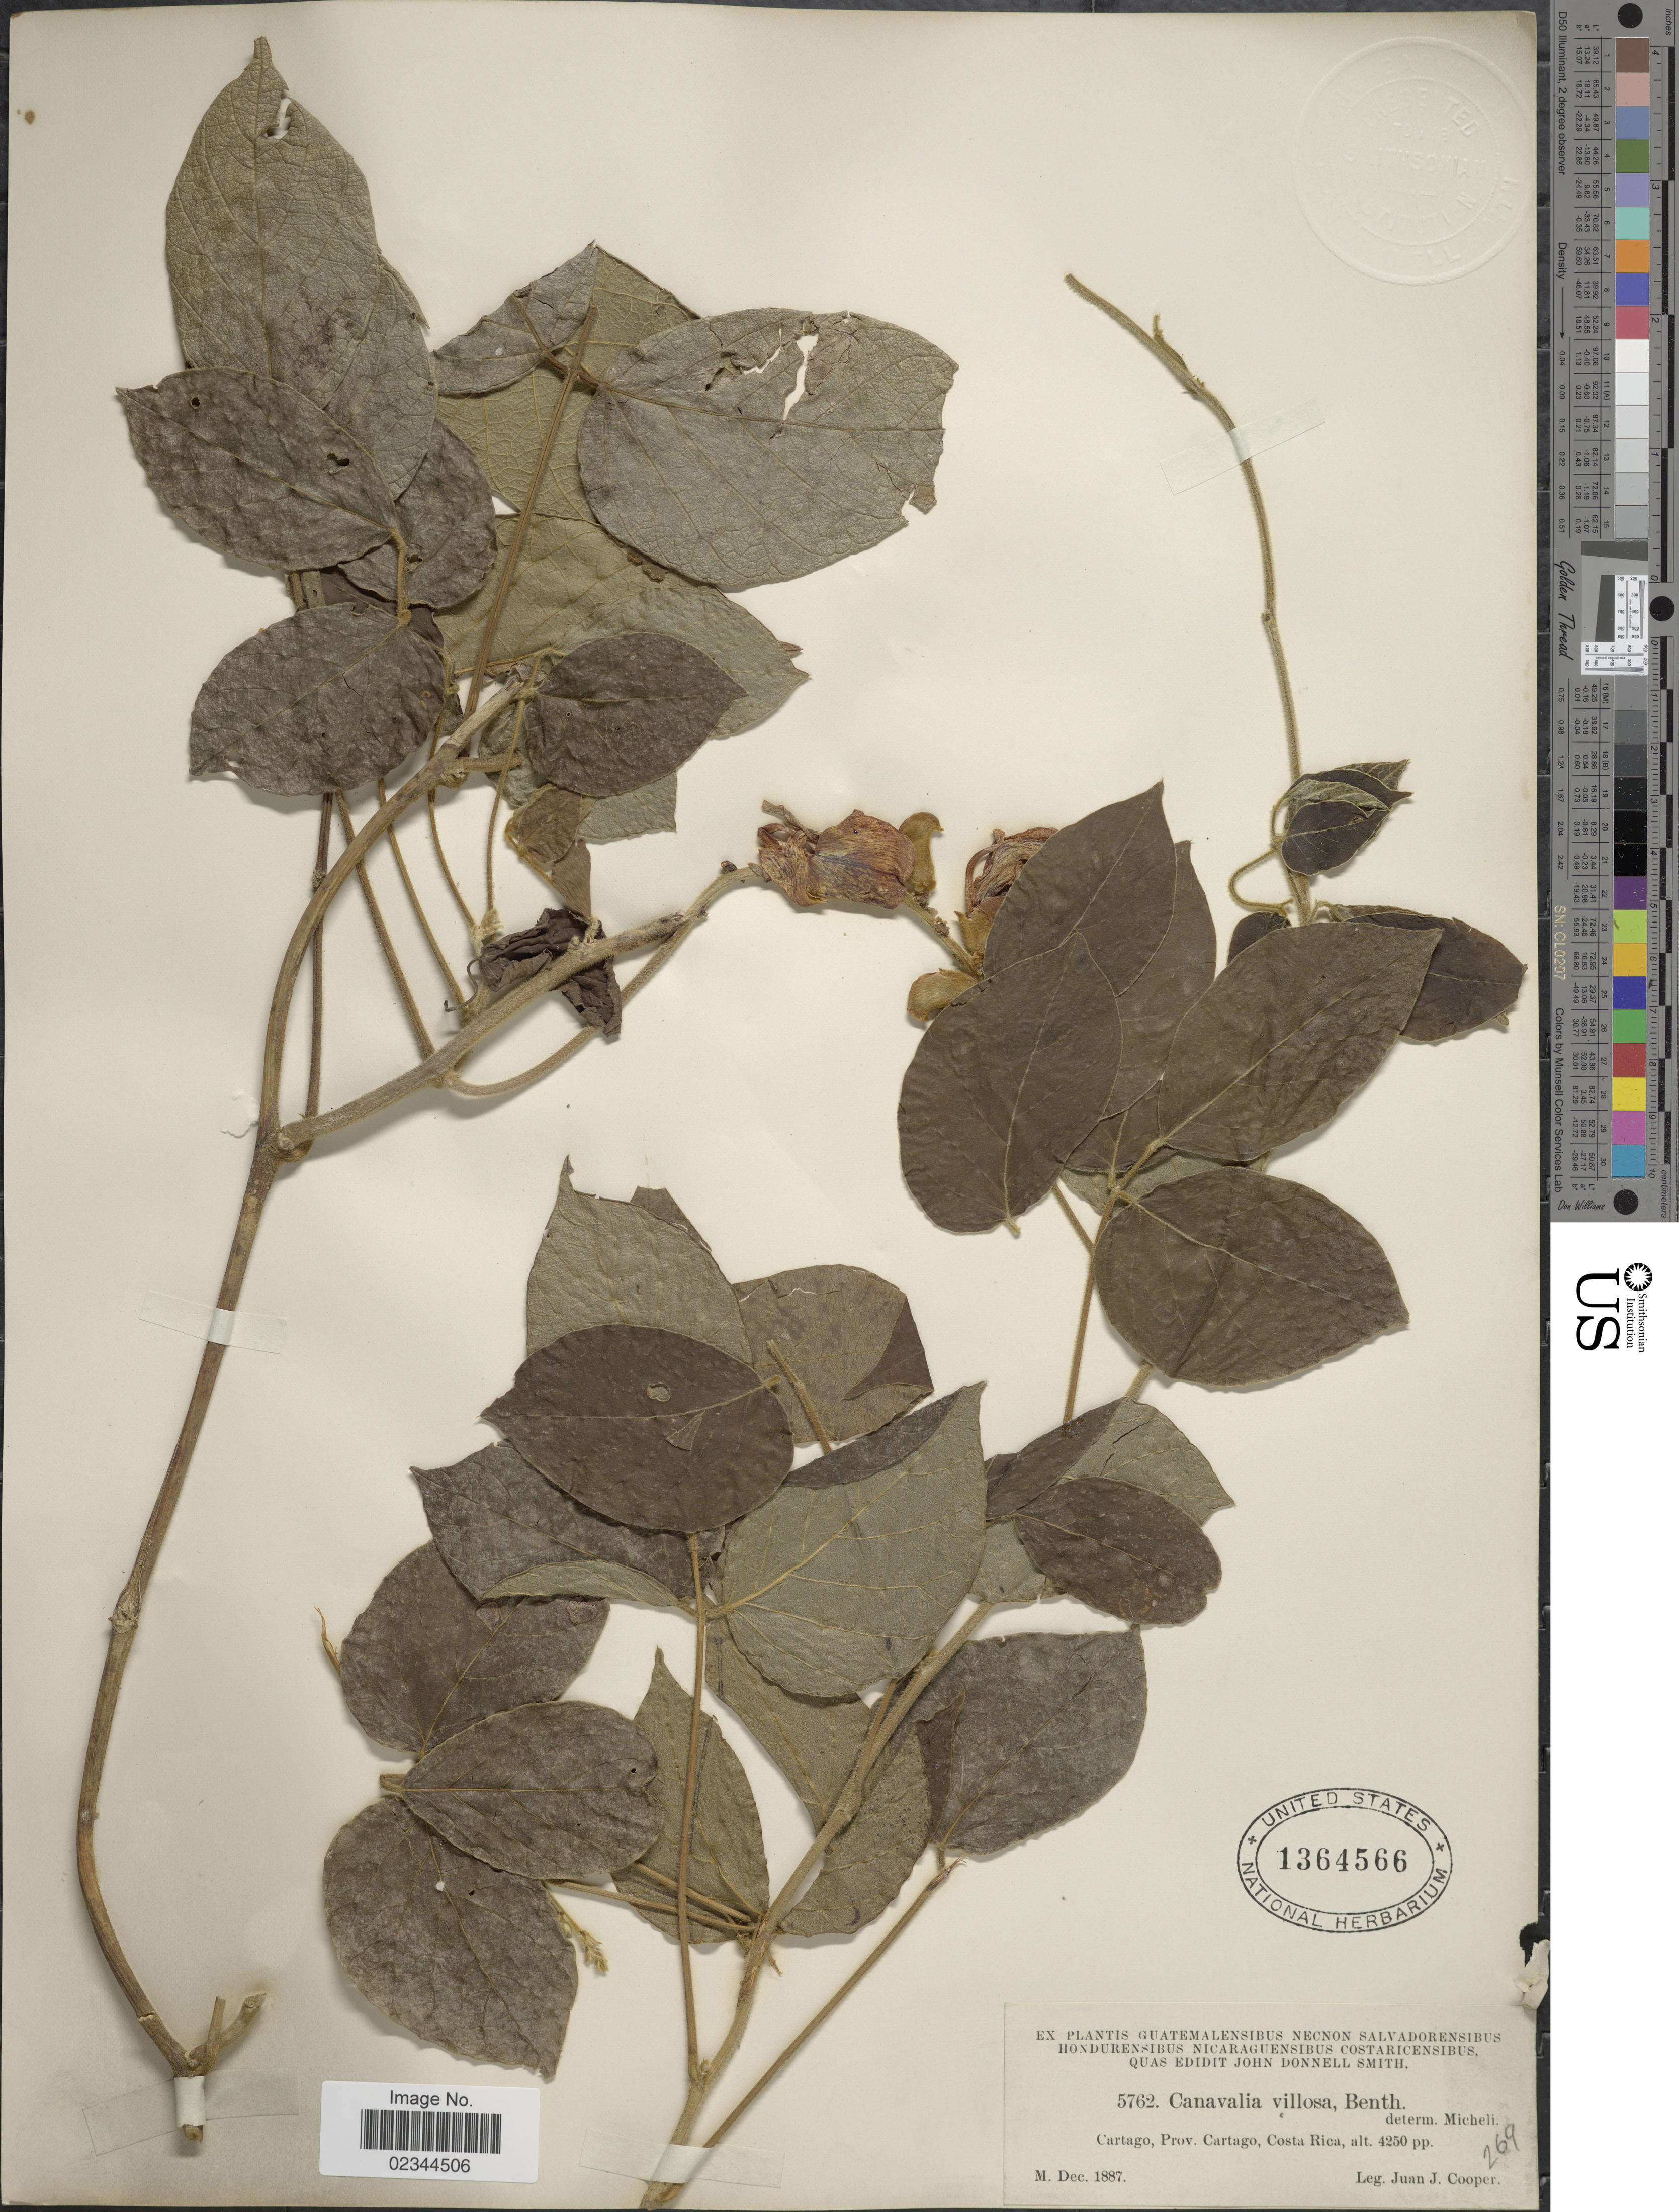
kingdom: Plantae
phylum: Tracheophyta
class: Magnoliopsida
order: Fabales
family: Fabaceae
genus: Canavalia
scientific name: Canavalia villosa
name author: Benth.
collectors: J. J. Cooper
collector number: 5762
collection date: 1887-12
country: Costa Rica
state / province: Cartago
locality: Prov. Cartago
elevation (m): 1295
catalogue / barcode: US 1364566